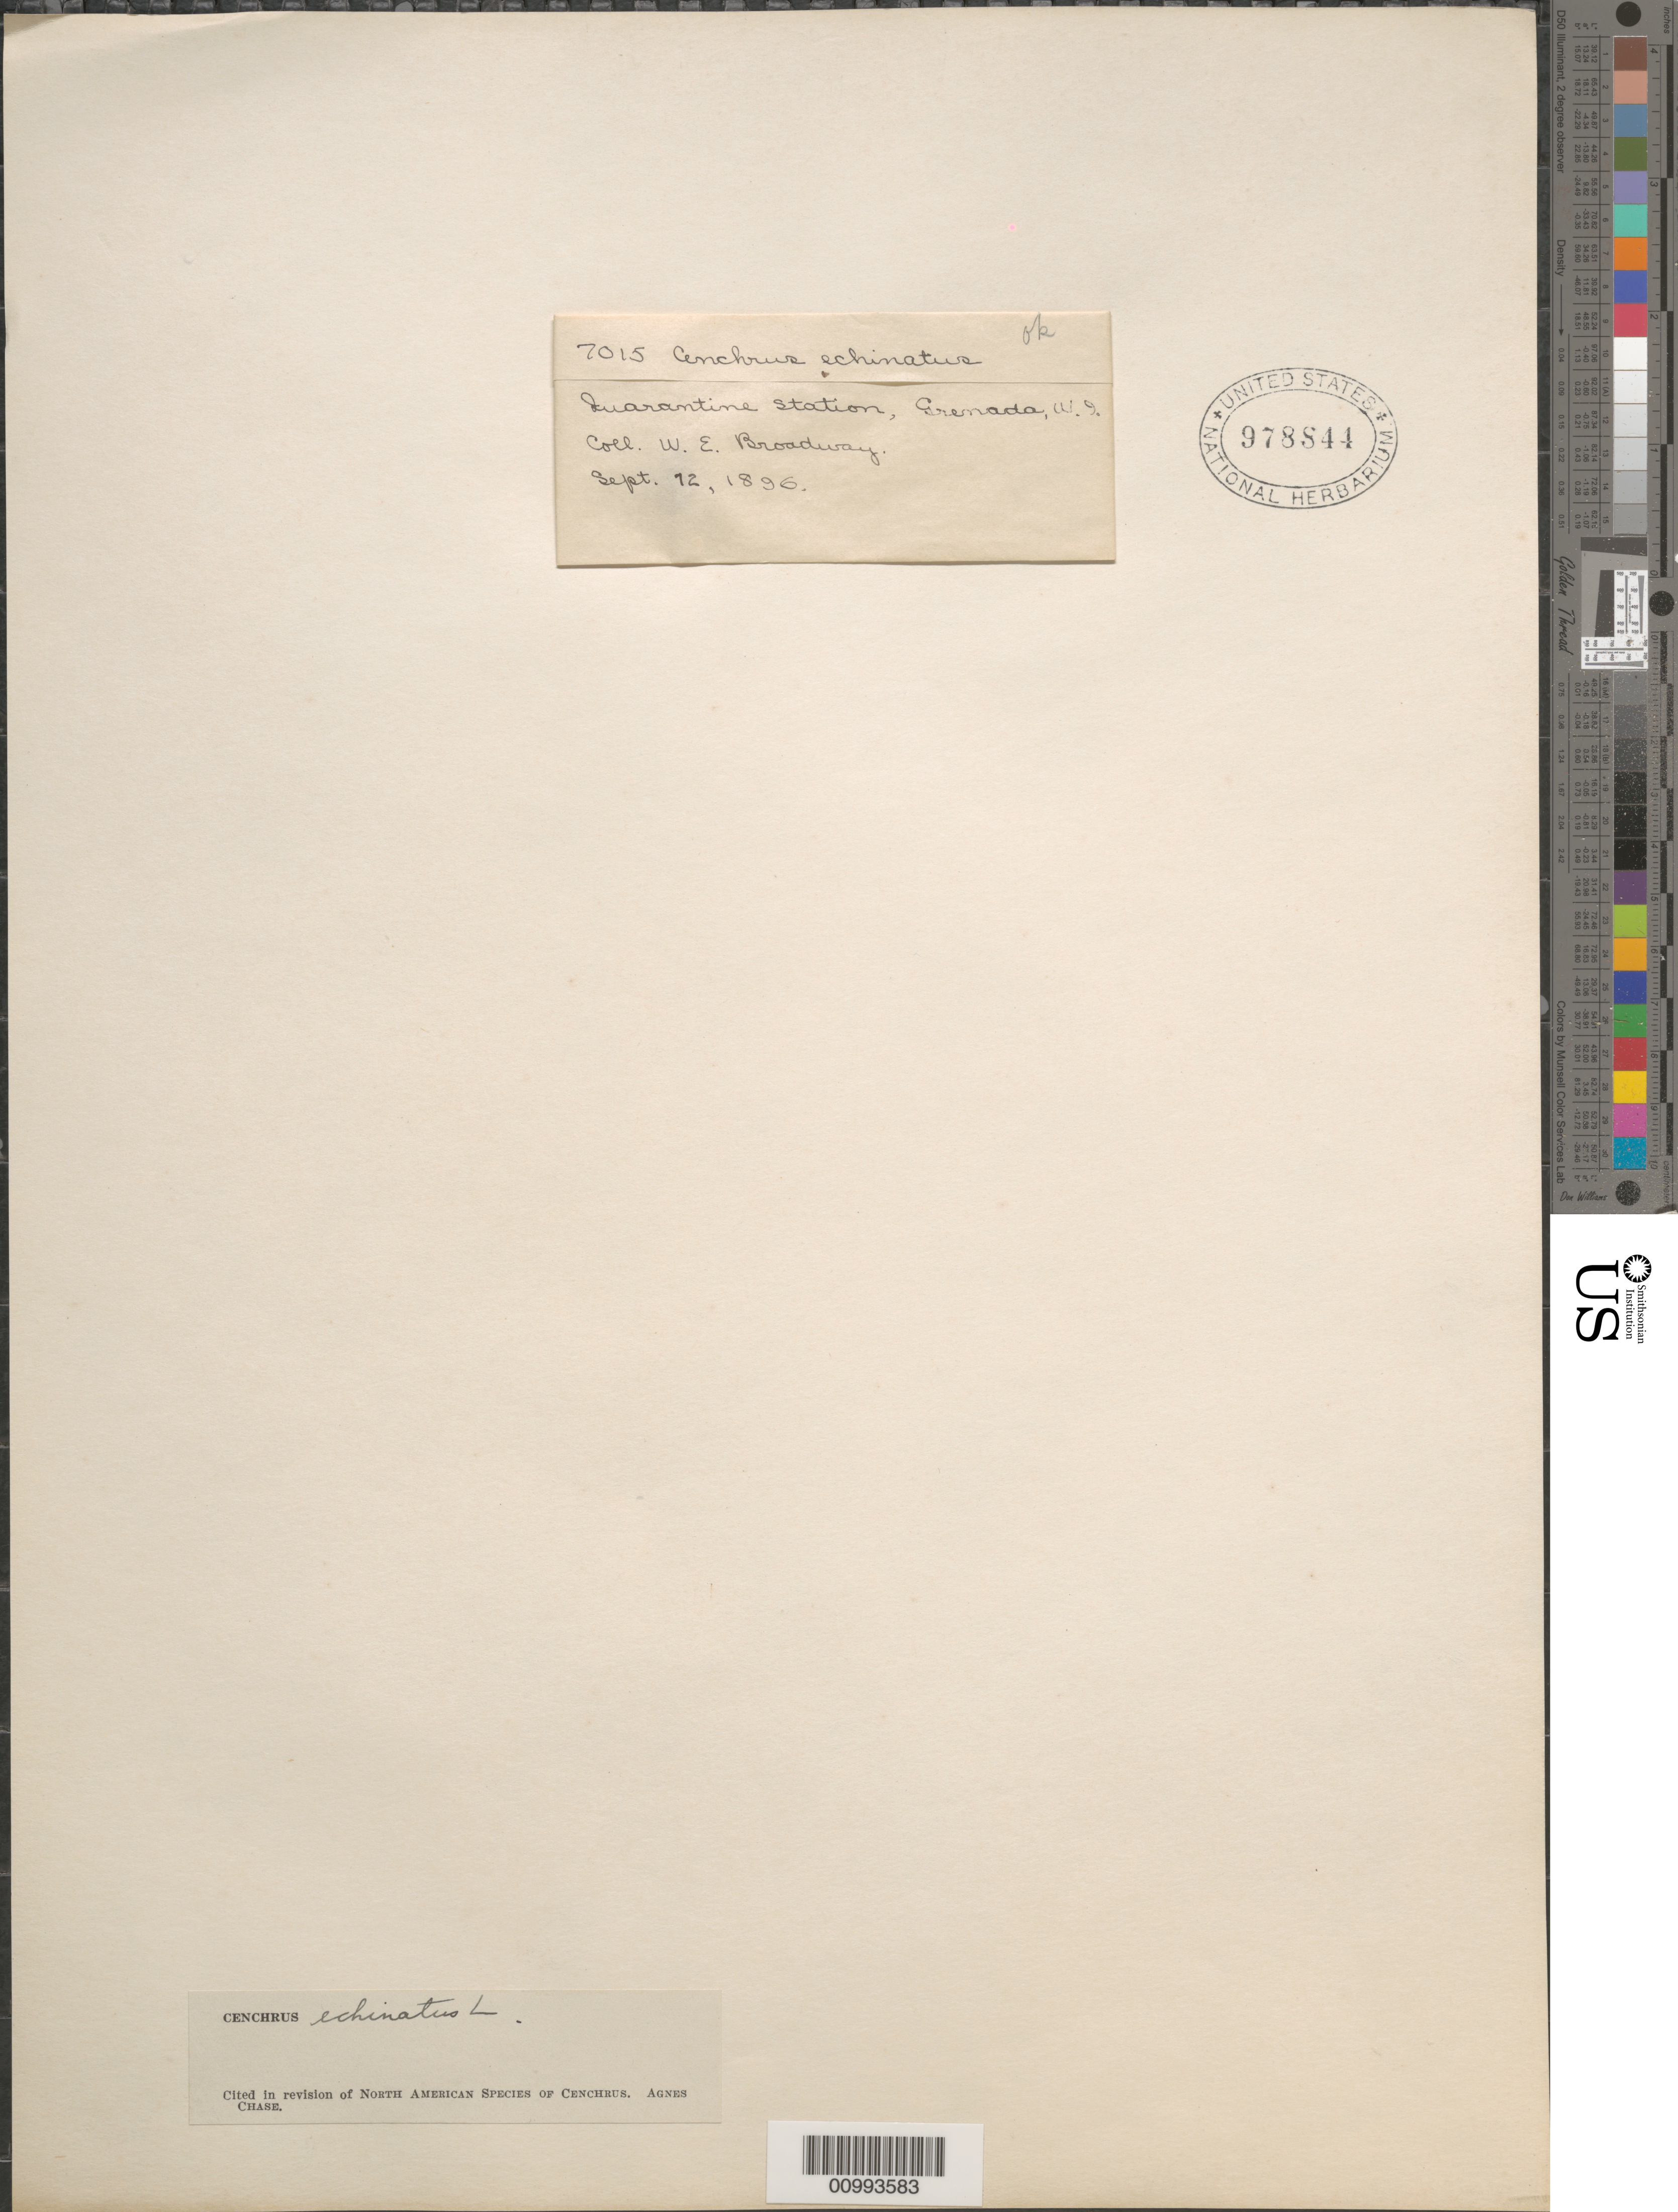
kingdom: Plantae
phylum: Tracheophyta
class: Liliopsida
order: Poales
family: Poaceae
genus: Cenchrus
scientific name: Cenchrus echinatus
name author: L.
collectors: W. E. Broadway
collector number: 7015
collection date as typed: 12 Sep 1896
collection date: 1896-09-12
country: Grenada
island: Grenada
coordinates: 0 N, 0 E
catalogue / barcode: US 978844